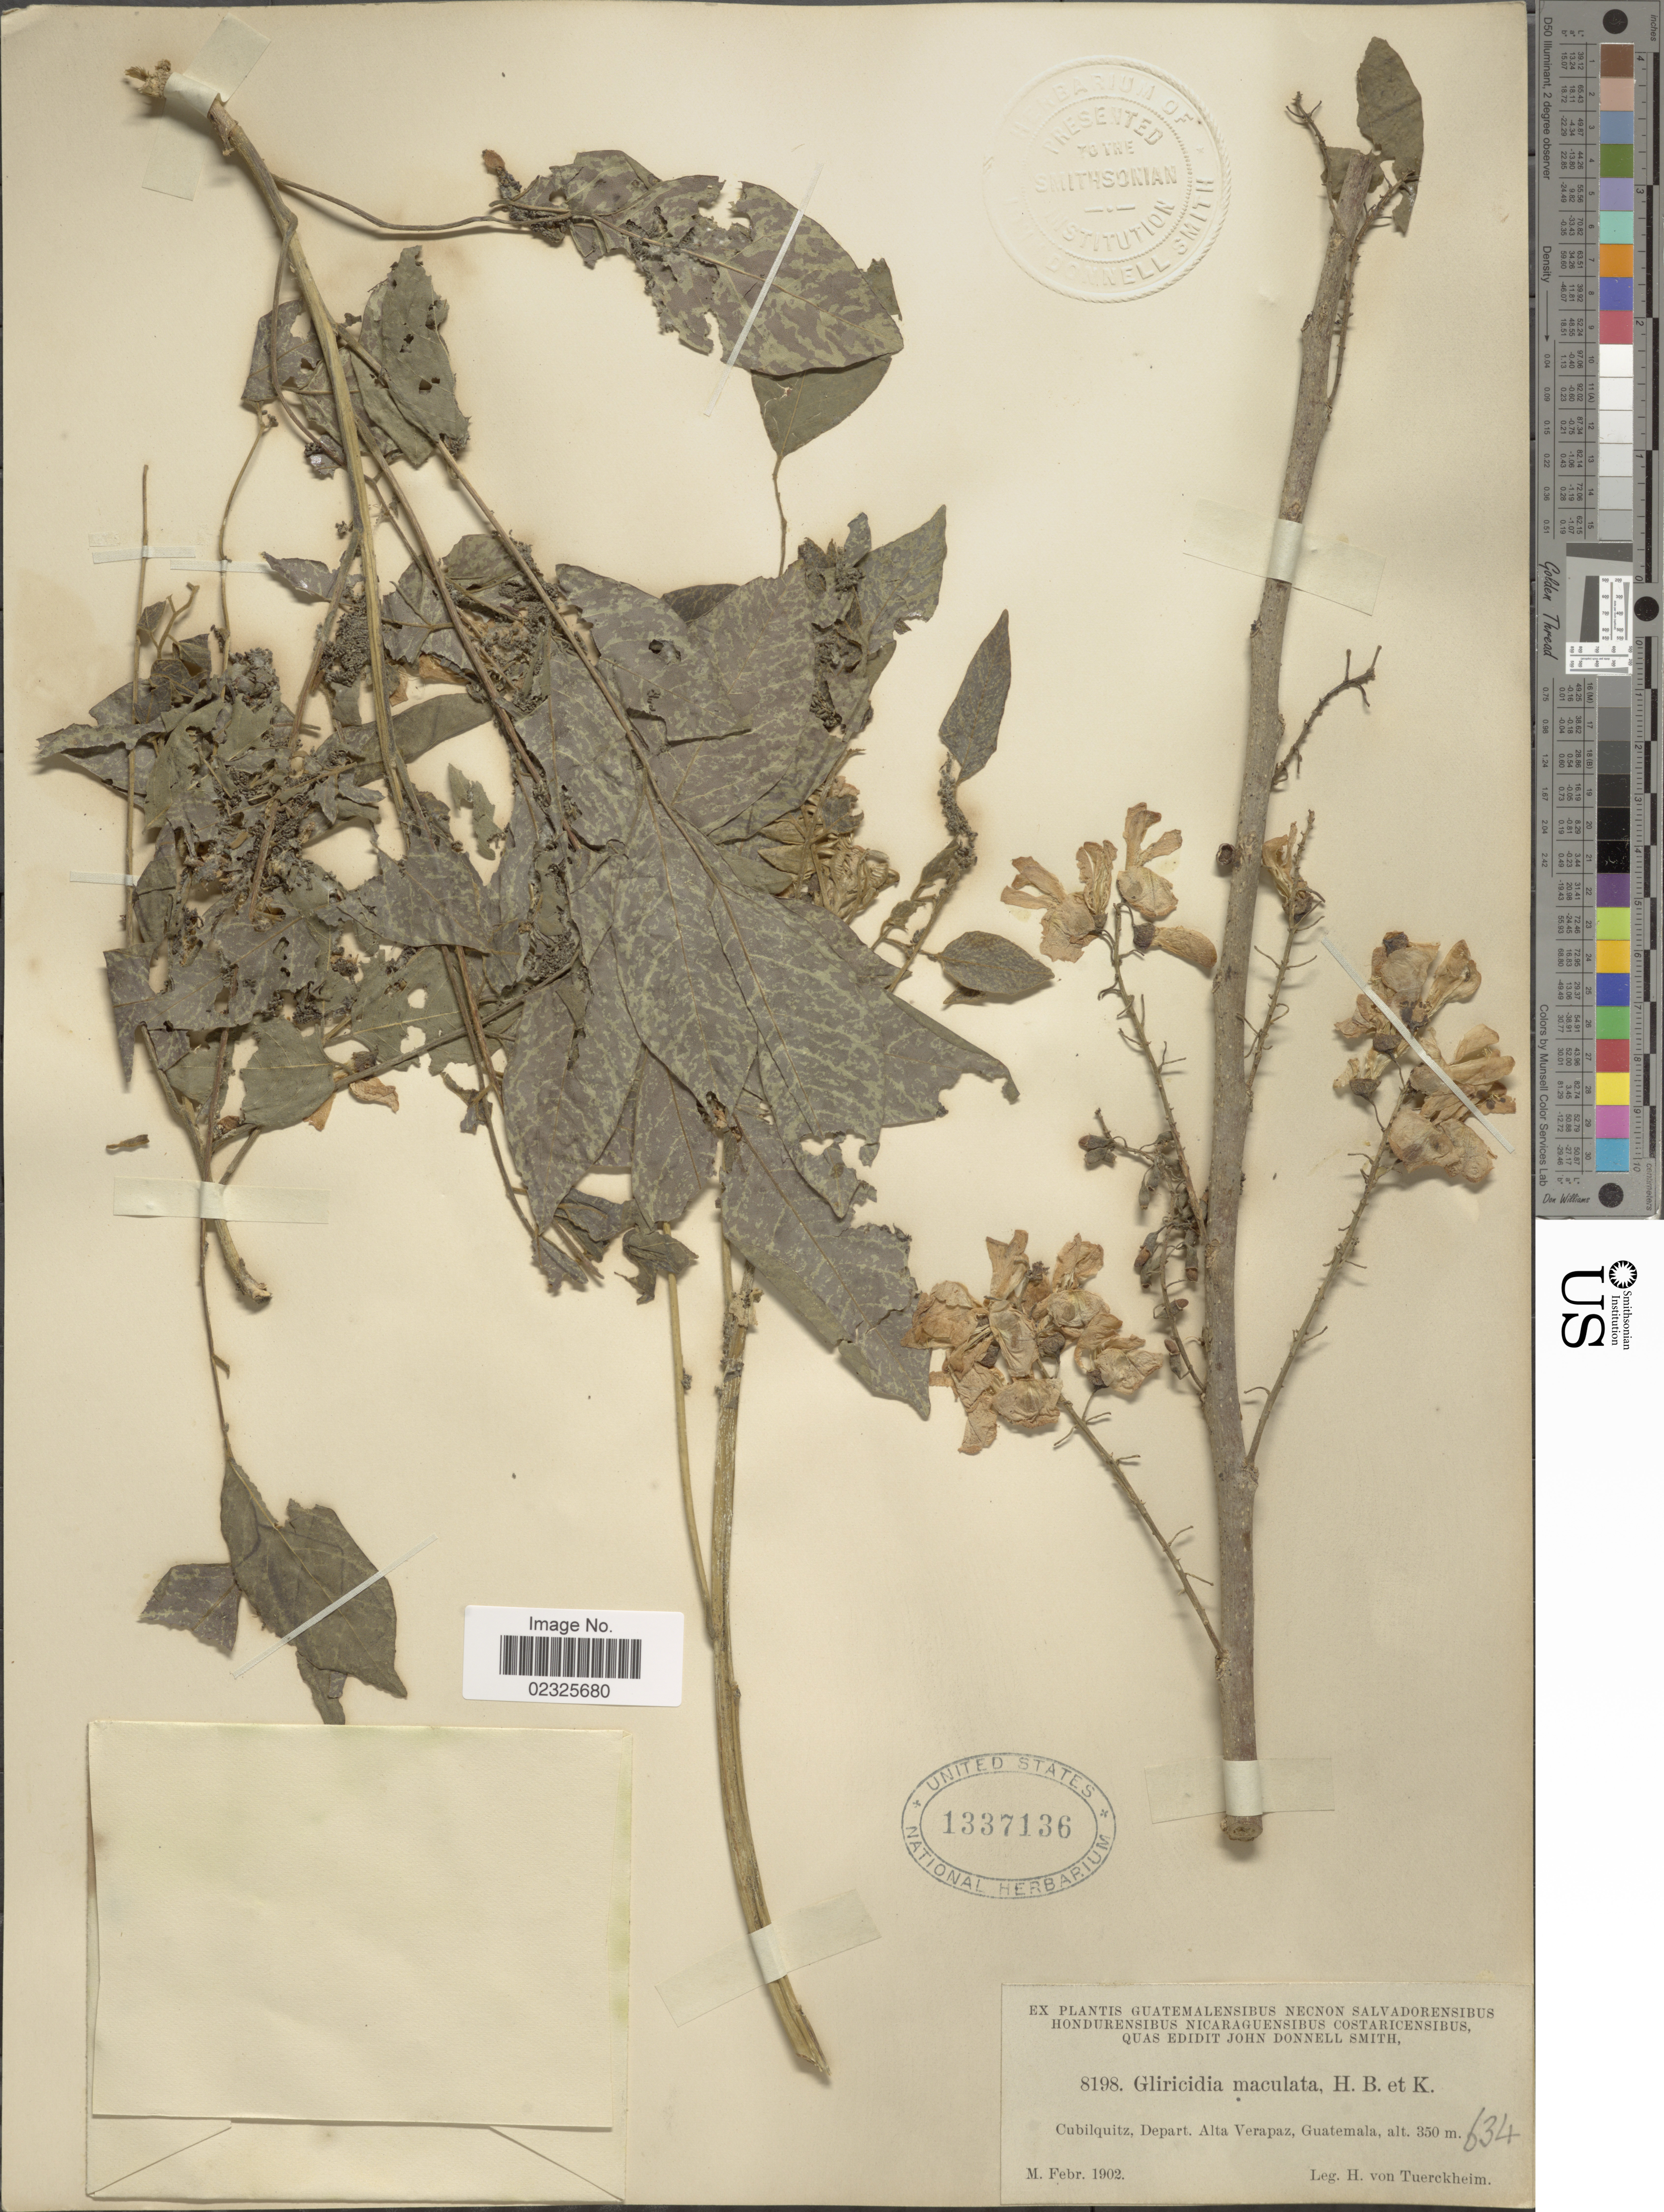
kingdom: Plantae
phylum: Tracheophyta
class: Magnoliopsida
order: Fabales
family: Fabaceae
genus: Gliricidia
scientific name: Gliricidia sepium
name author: (Jacq.) Kunth ex Walp.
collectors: H. von Tuerckheim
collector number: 8198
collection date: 1902-02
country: Guatemala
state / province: Alta Verapaz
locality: Cubilquitz, Depart. Alta Verapaz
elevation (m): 350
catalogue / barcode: US 1337136